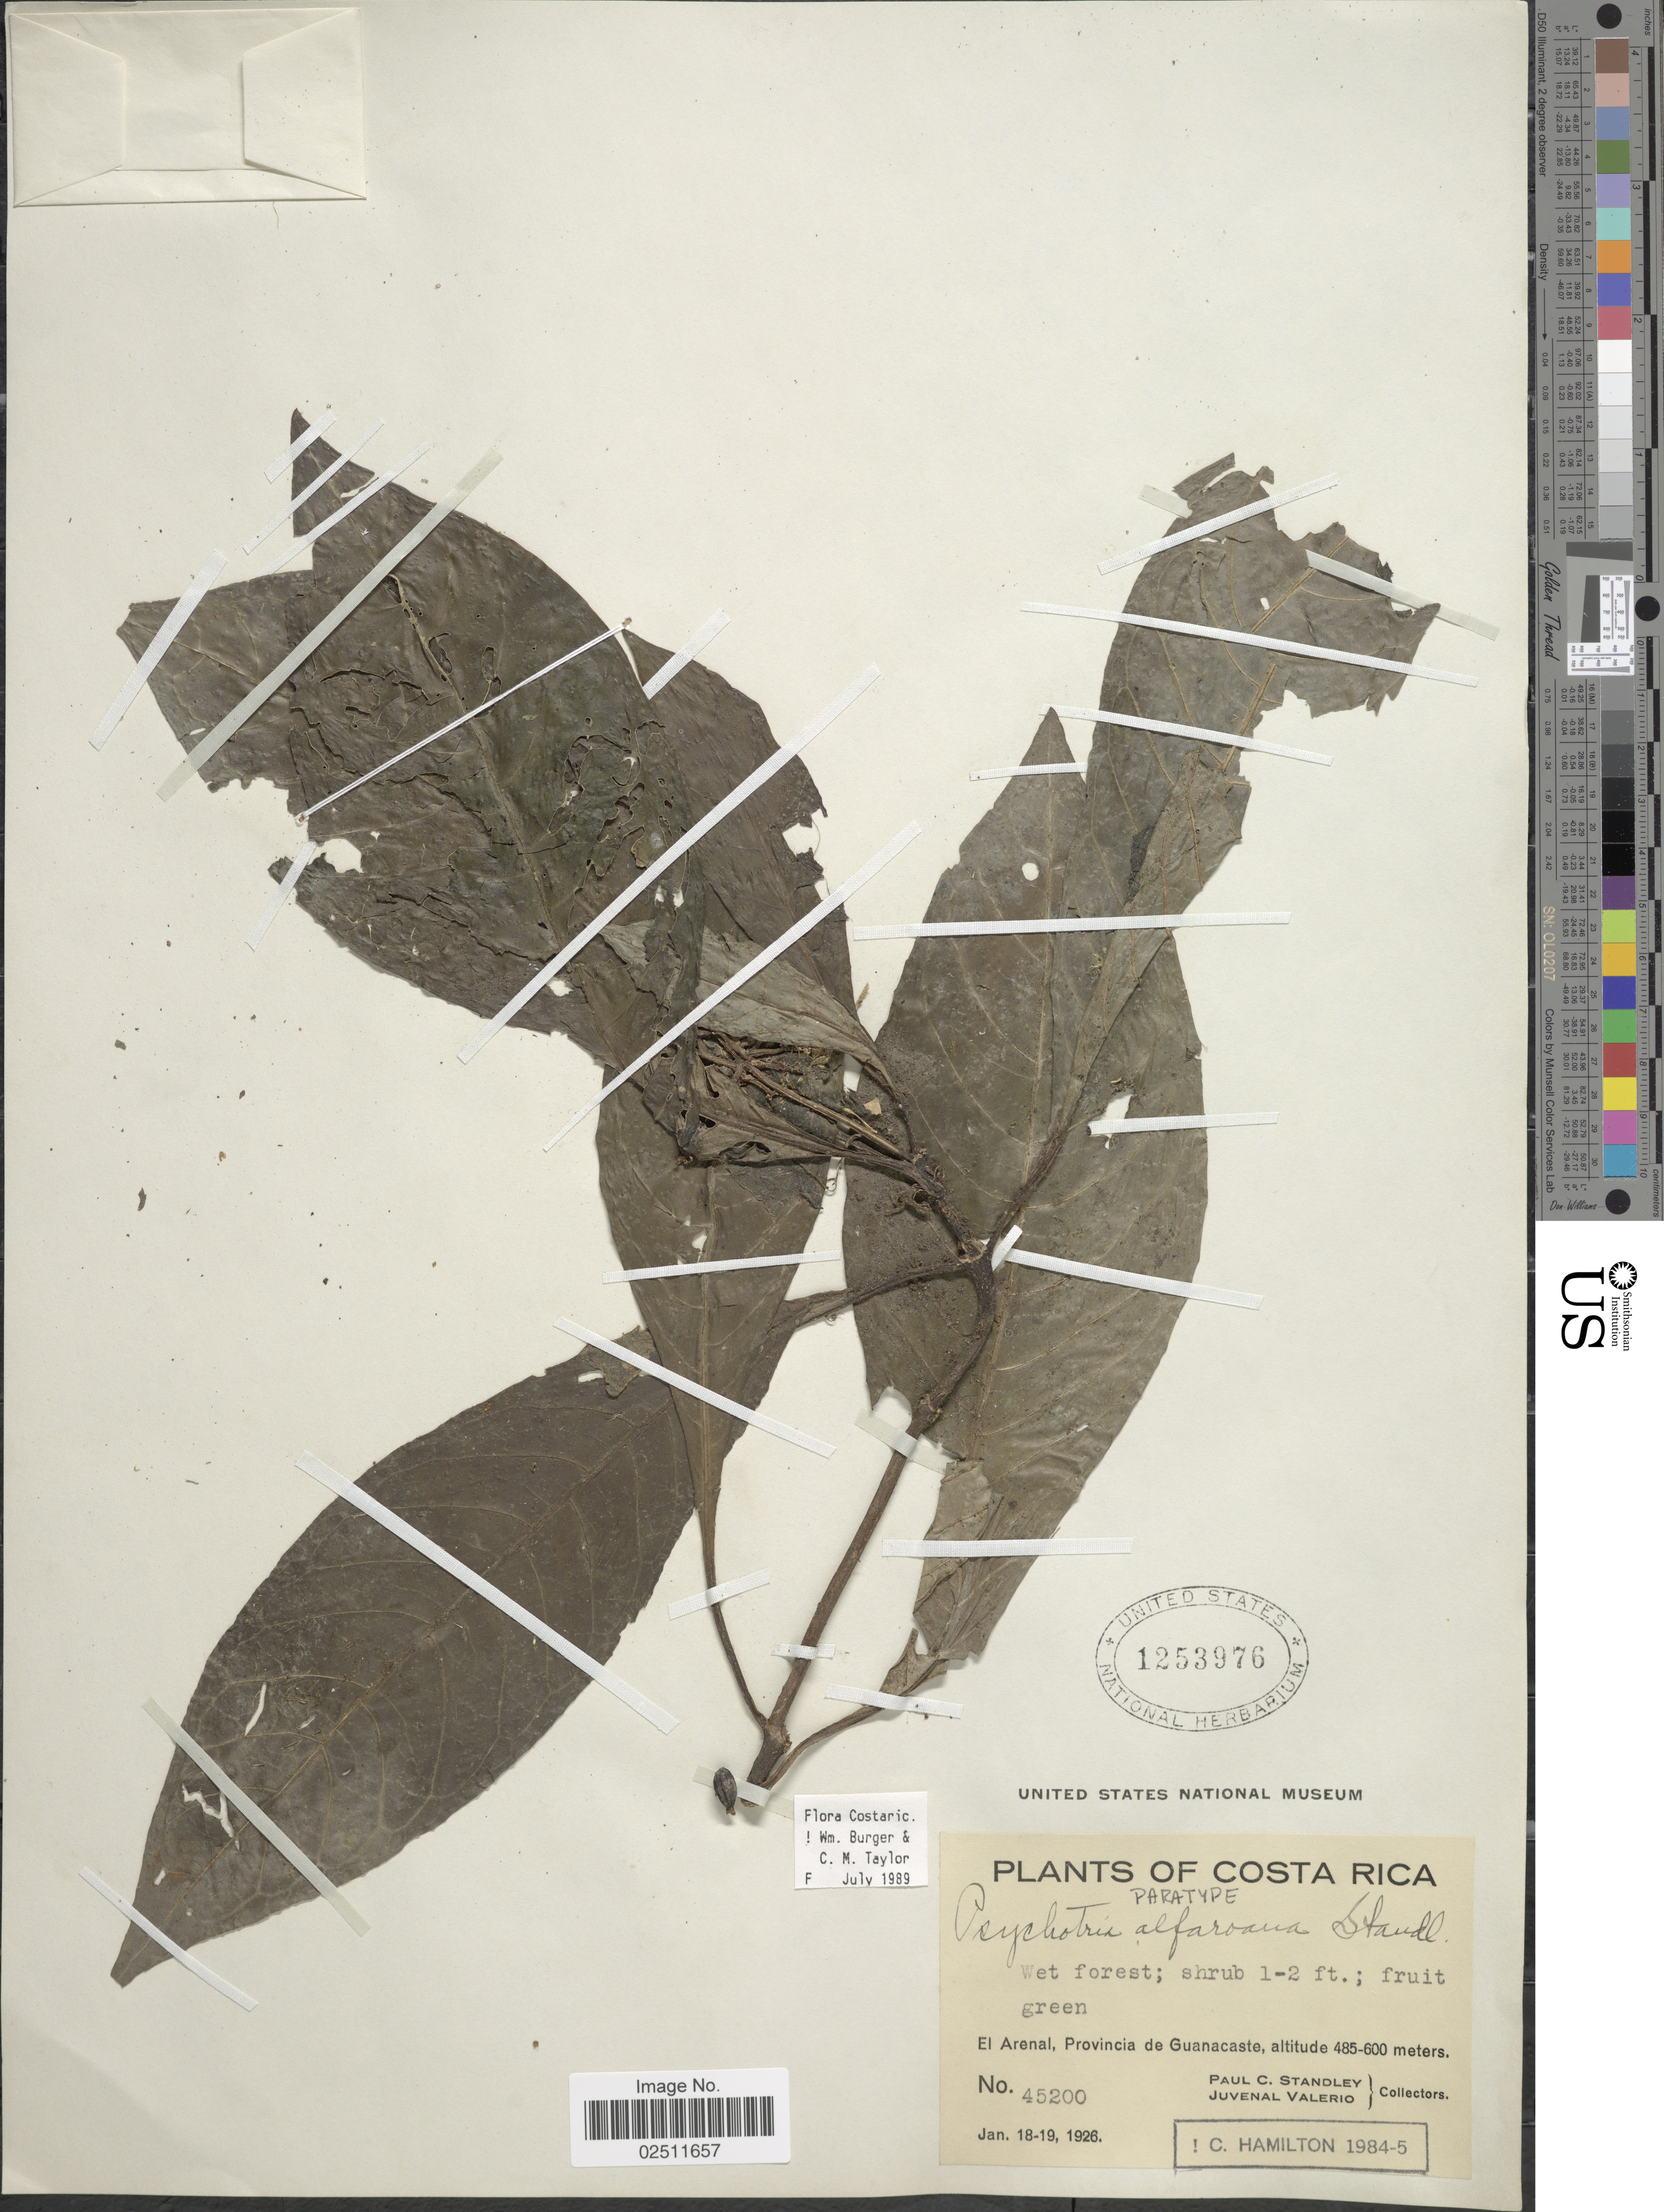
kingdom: Plantae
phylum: Tracheophyta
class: Magnoliopsida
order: Gentianales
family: Rubiaceae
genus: Psychotria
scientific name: Psychotria alfaroana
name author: Standl.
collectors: P. C. Standley & J. Valerio R.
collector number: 45200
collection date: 1926-01-18/1926-01-19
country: Costa Rica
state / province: Guanacaste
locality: El Arenal.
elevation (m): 485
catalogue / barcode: US 1253976